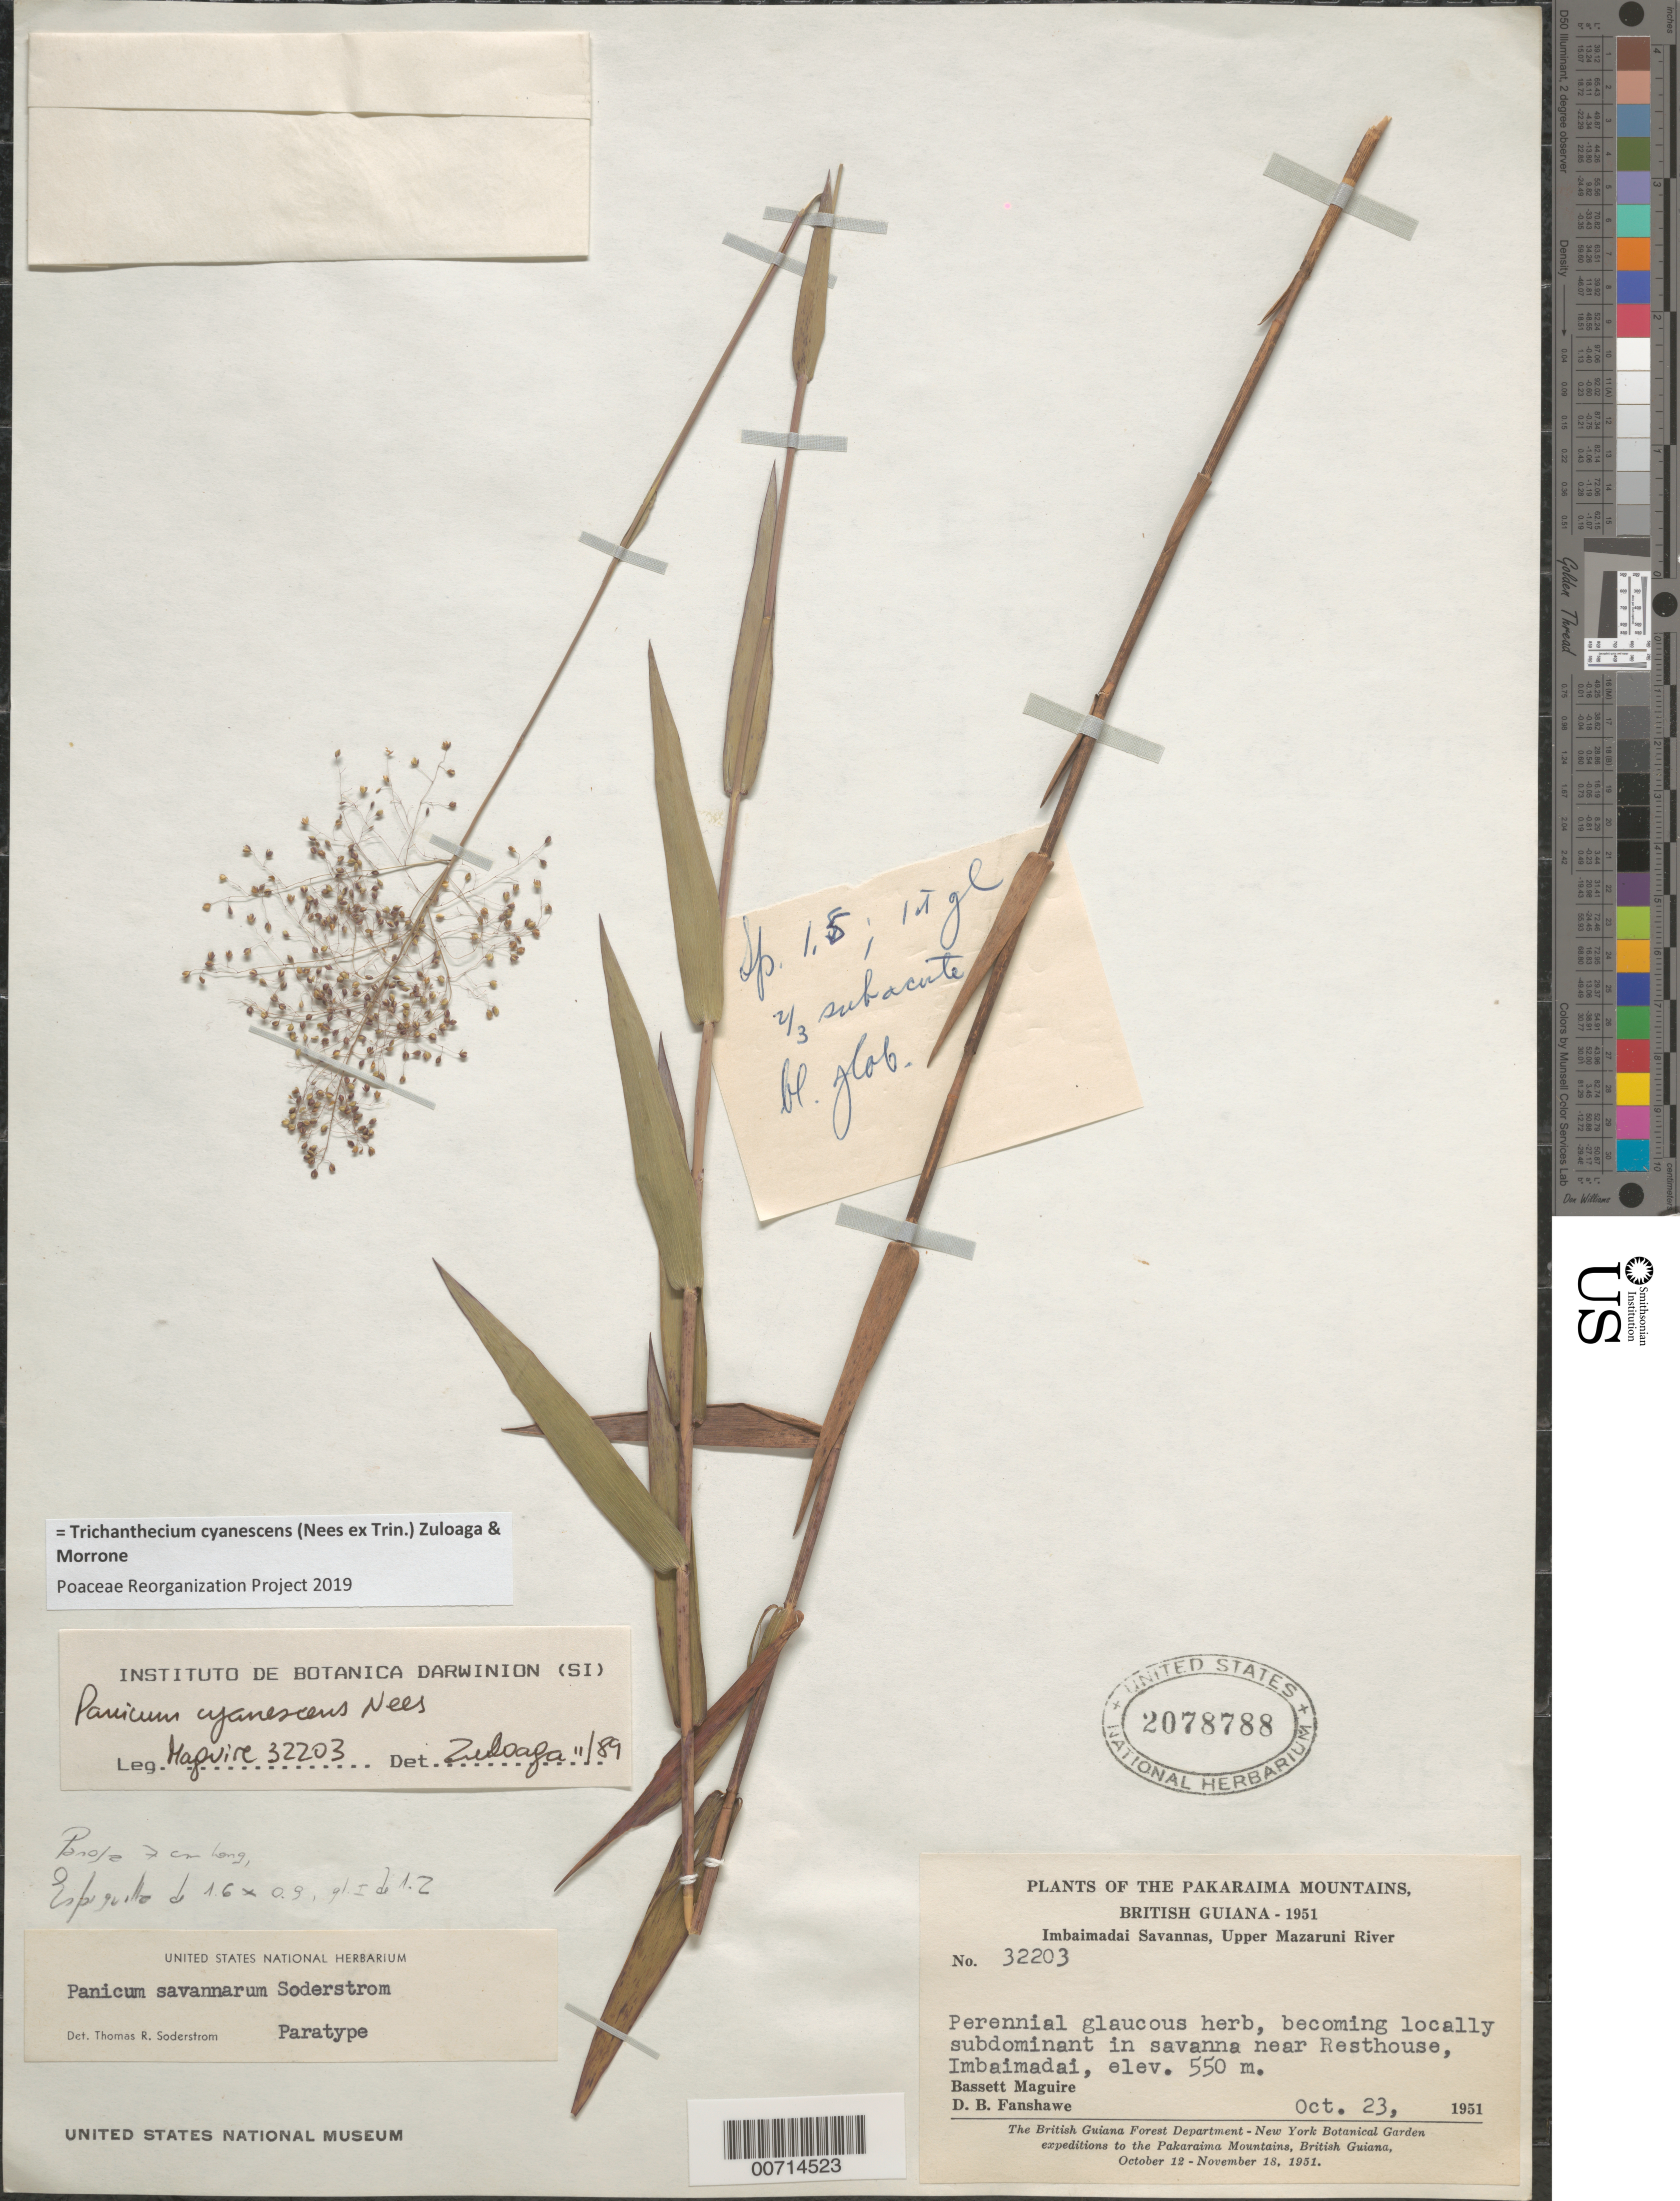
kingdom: Plantae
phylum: Tracheophyta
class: Liliopsida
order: Poales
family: Poaceae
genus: Trichanthecium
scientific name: Trichanthecium cyanescens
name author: (Nees ex Trin.) Zuloaga & Morrone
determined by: Poaceae Reorganization Project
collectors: B. Maguire & D. B. Fanshawe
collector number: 32203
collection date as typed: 23-Oct-51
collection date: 1951-10-23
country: Guyana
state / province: Cuyuni-Mazaruni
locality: Imbaimadai Savannas, Pakaraima Mts., Upper Mazaruni River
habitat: Savanna near resthouse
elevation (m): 550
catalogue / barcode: US 2078788